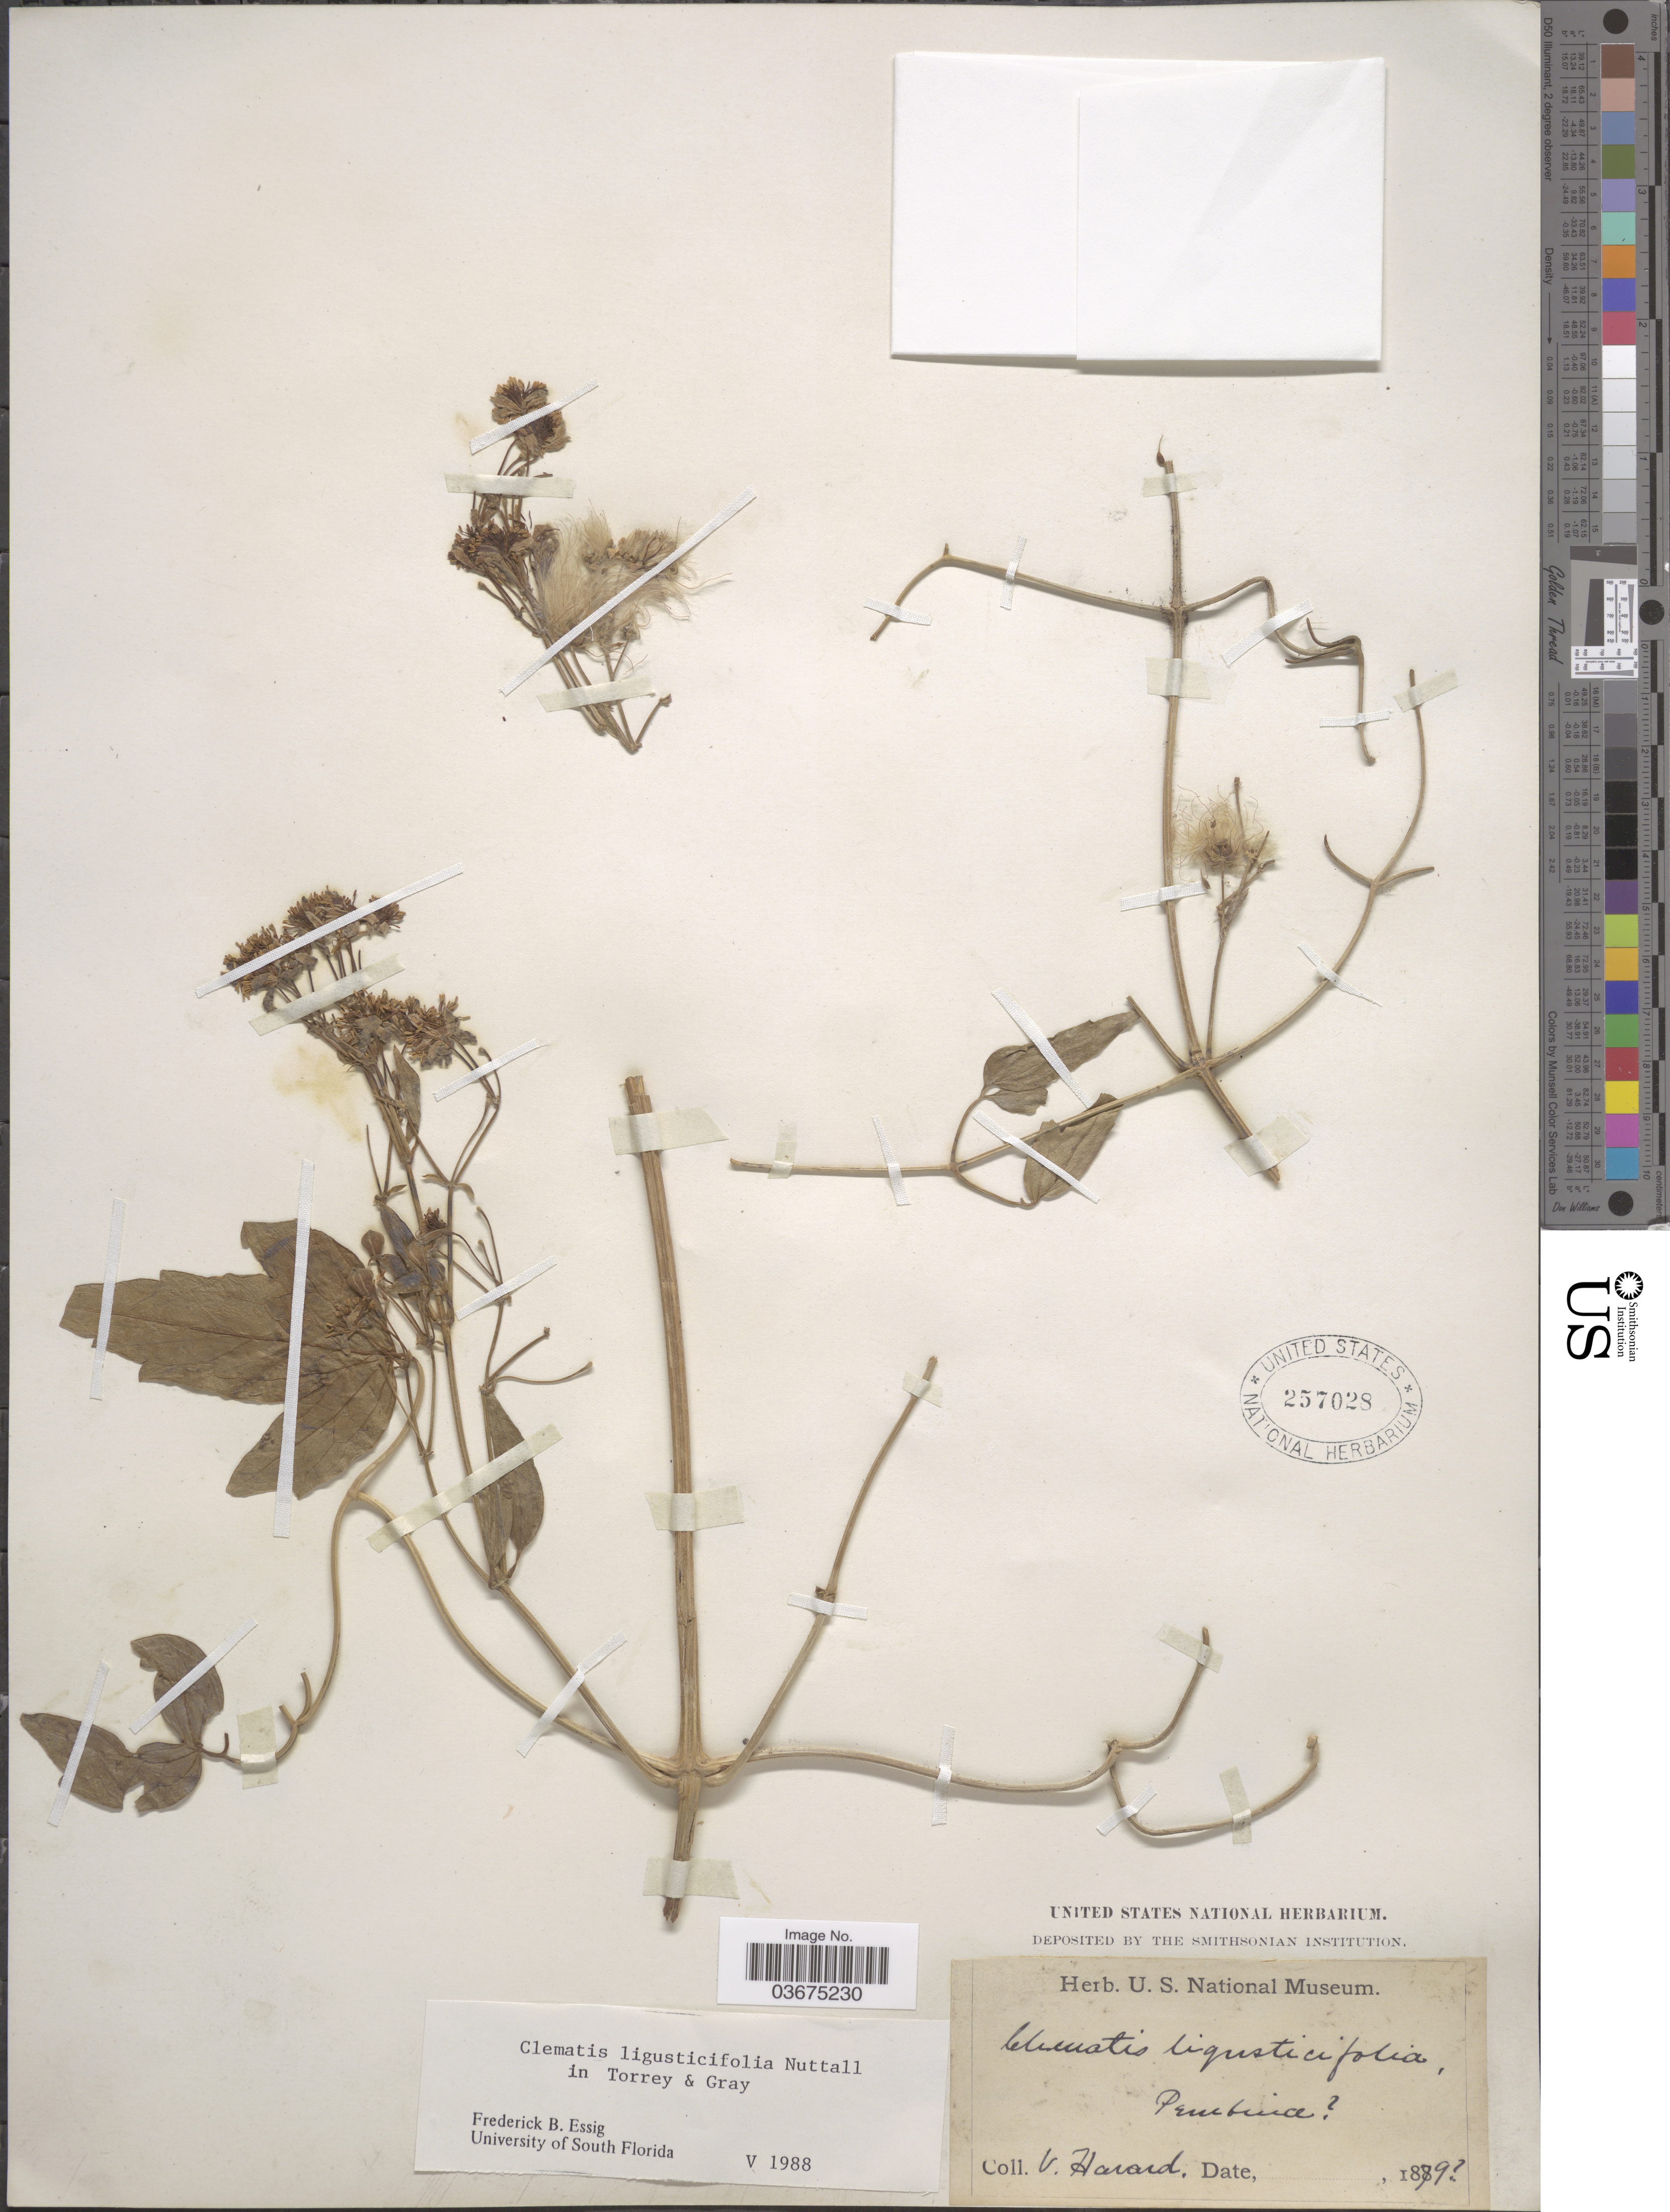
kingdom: Plantae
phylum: Tracheophyta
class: Magnoliopsida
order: Ranunculales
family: Ranunculaceae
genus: Clematis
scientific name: Clematis ligusticifolia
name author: Nutt.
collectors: V. Harvard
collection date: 1879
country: United States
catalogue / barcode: US 257028